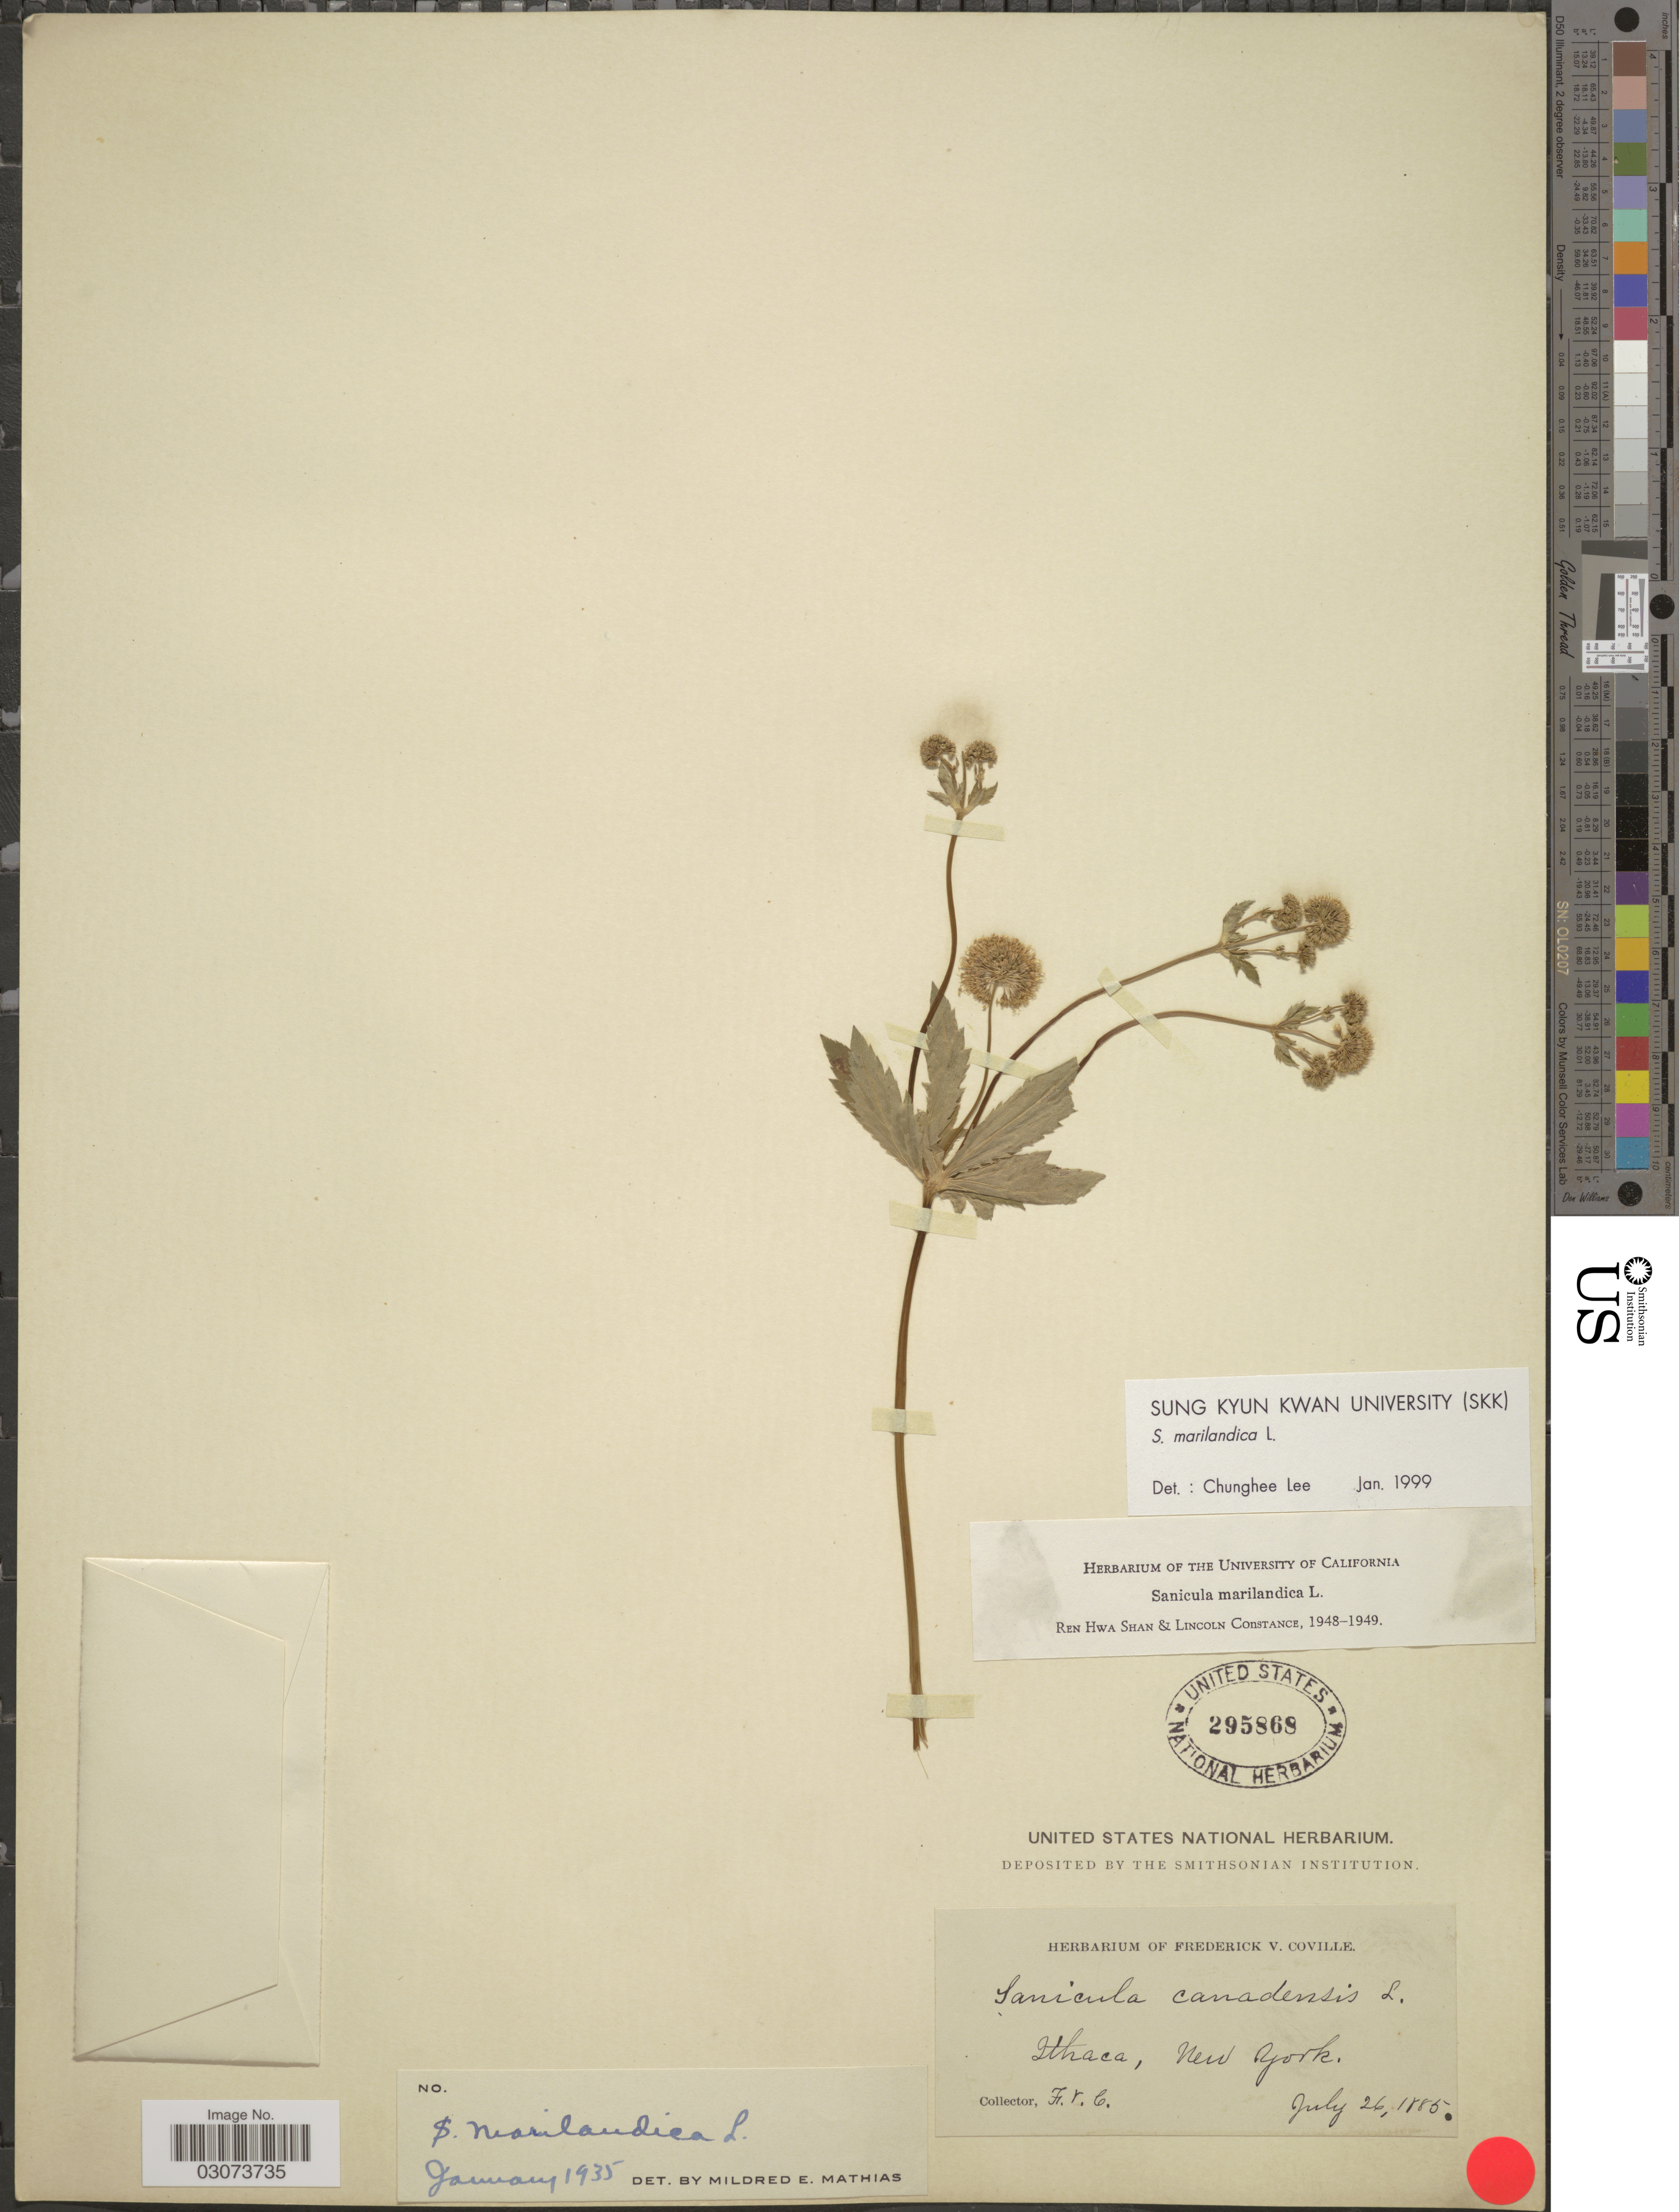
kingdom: Plantae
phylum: Tracheophyta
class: Magnoliopsida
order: Apiales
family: Apiaceae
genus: Sanicula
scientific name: Sanicula marilandica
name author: L.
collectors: F. V. Coville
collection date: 1885-07-26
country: United States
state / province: New York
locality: Ithaca.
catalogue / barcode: US 295868